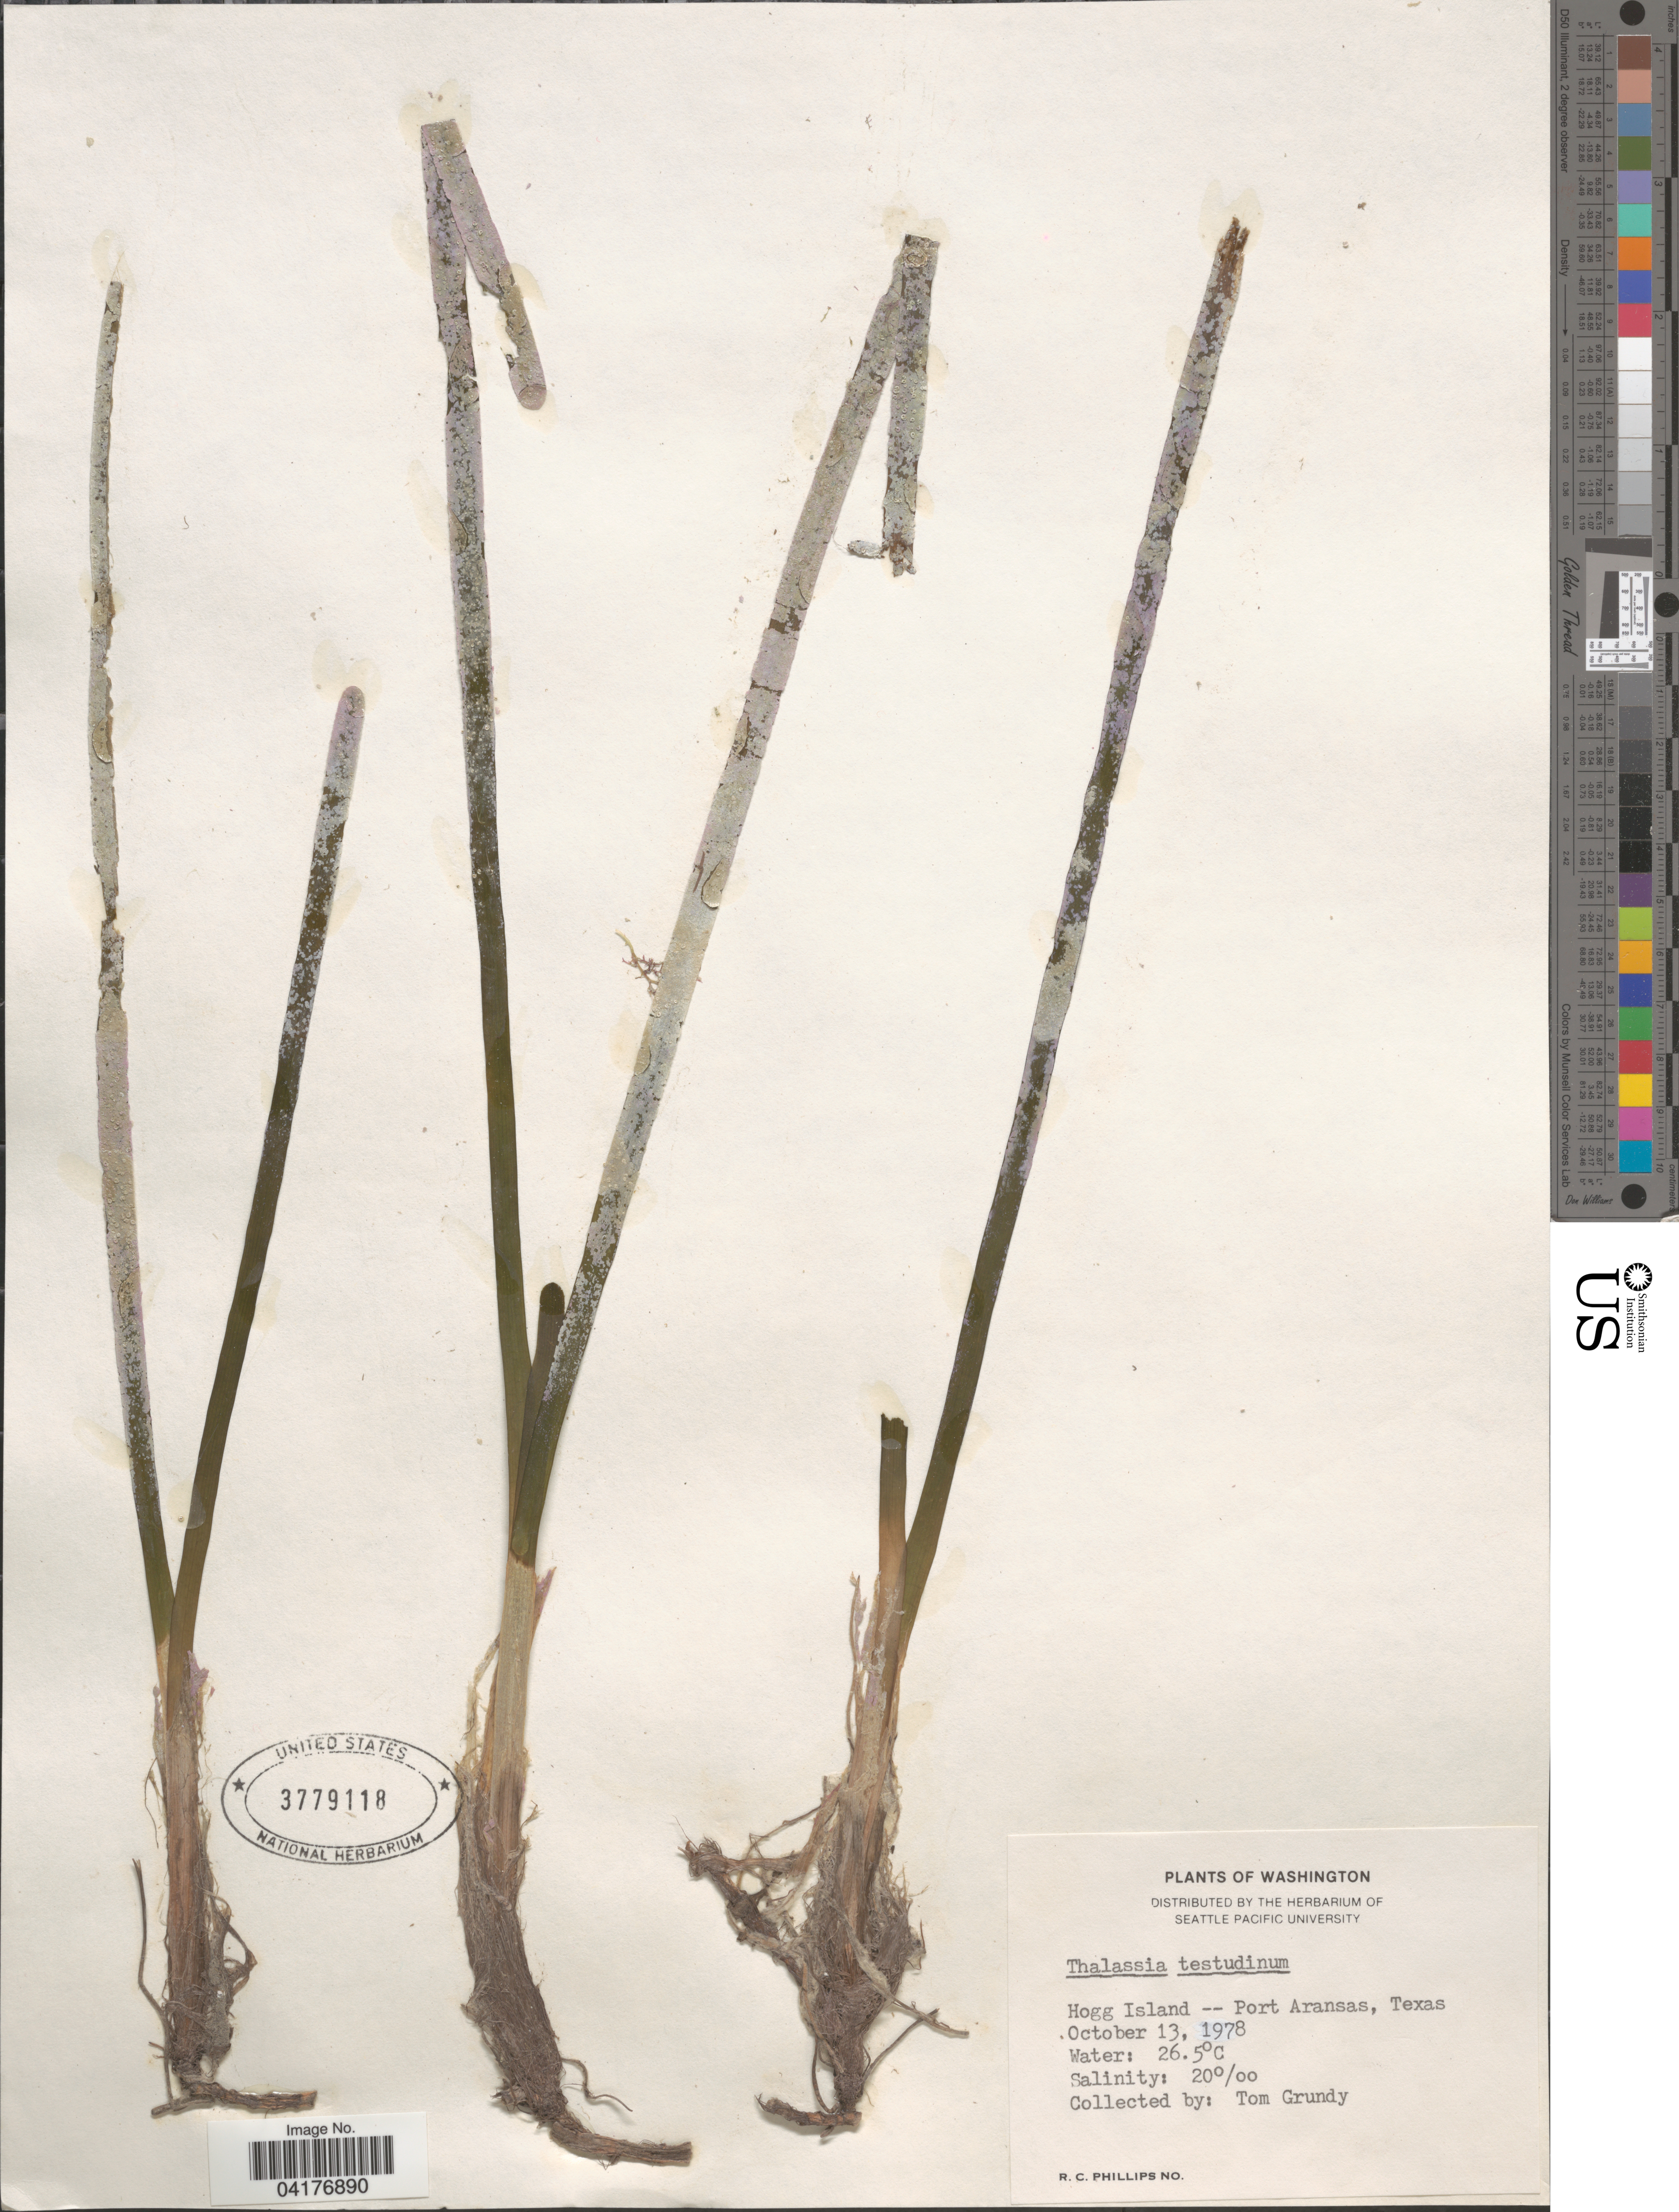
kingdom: Plantae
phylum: Tracheophyta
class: Liliopsida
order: Alismatales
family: Hydrocharitaceae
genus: Thalassia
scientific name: Thalassia testudinum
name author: Banks & Sol. ex K.D. Koenig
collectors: T. Grundy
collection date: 1978-10-13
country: United States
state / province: Texas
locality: Hogg Island -- Port Aransas.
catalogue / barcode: US 3779118